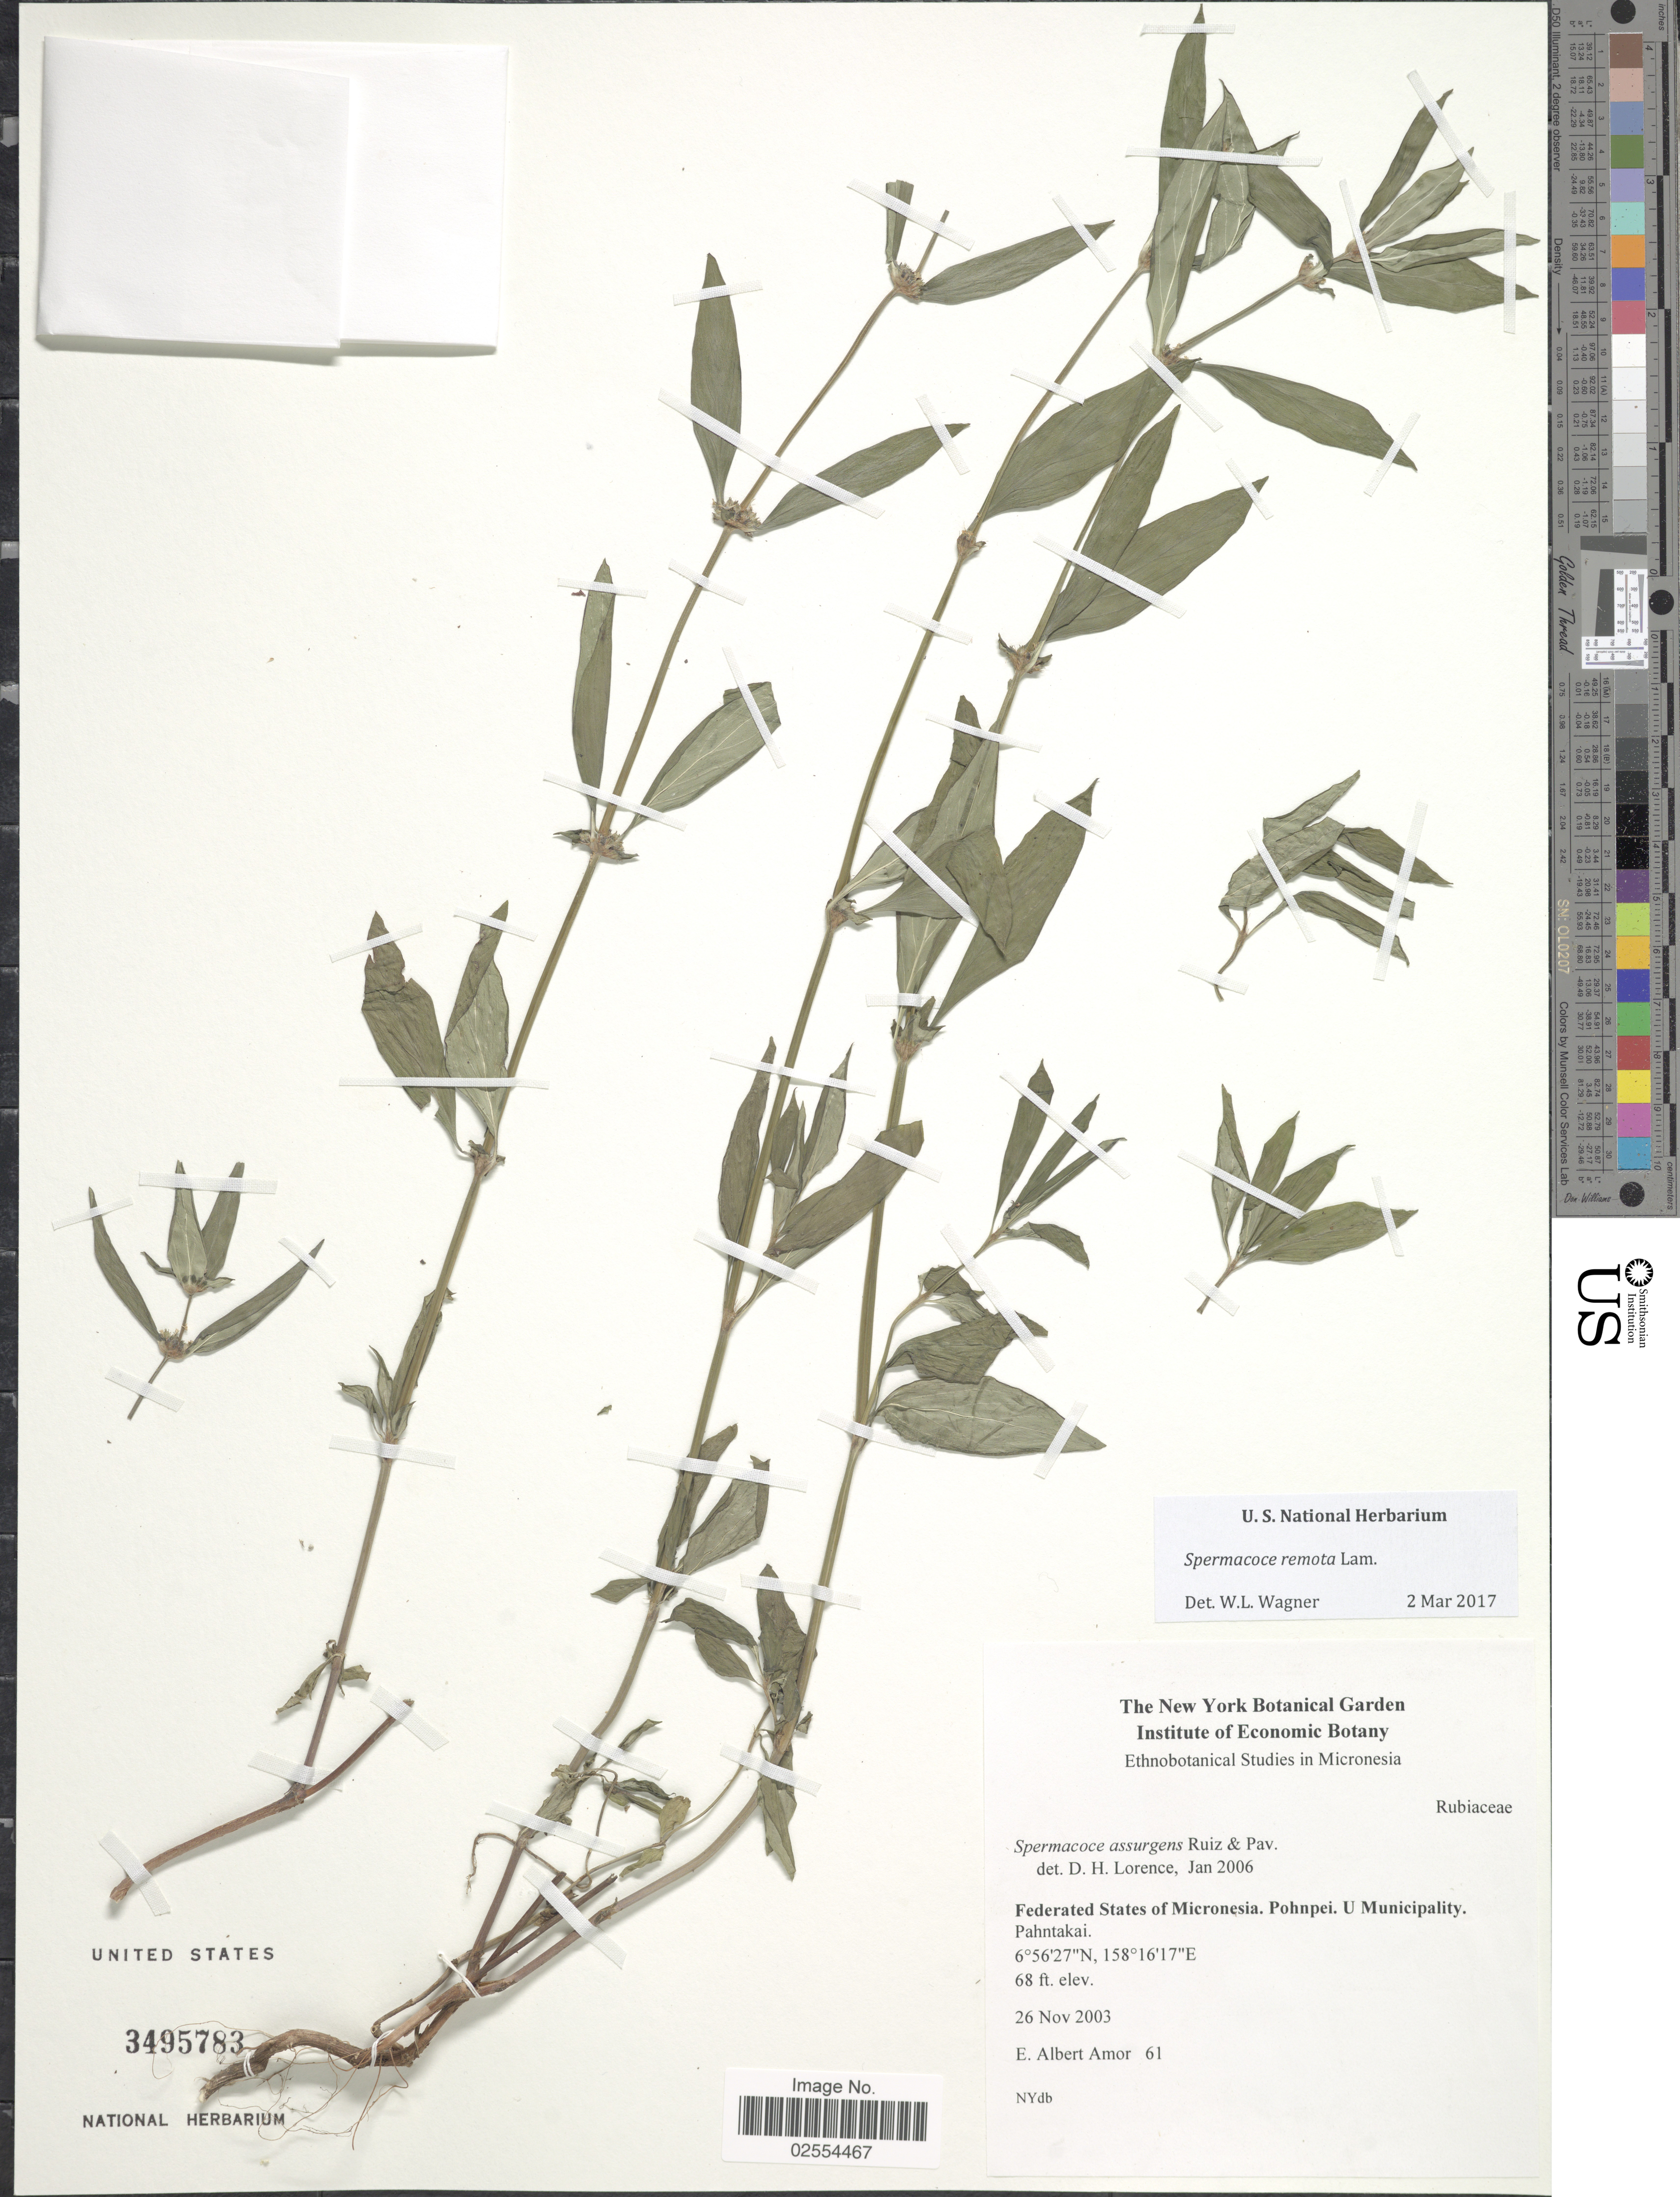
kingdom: Plantae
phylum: Tracheophyta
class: Magnoliopsida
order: Gentianales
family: Rubiaceae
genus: Spermacoce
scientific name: Spermacoce remota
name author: Lam.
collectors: E. A. Amor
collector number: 61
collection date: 2003-11-26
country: Micronesia, Federated States of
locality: Federated States of Micornesia, Phnpei, U Municipality, Pahntakai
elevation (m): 21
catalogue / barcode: US 3495783